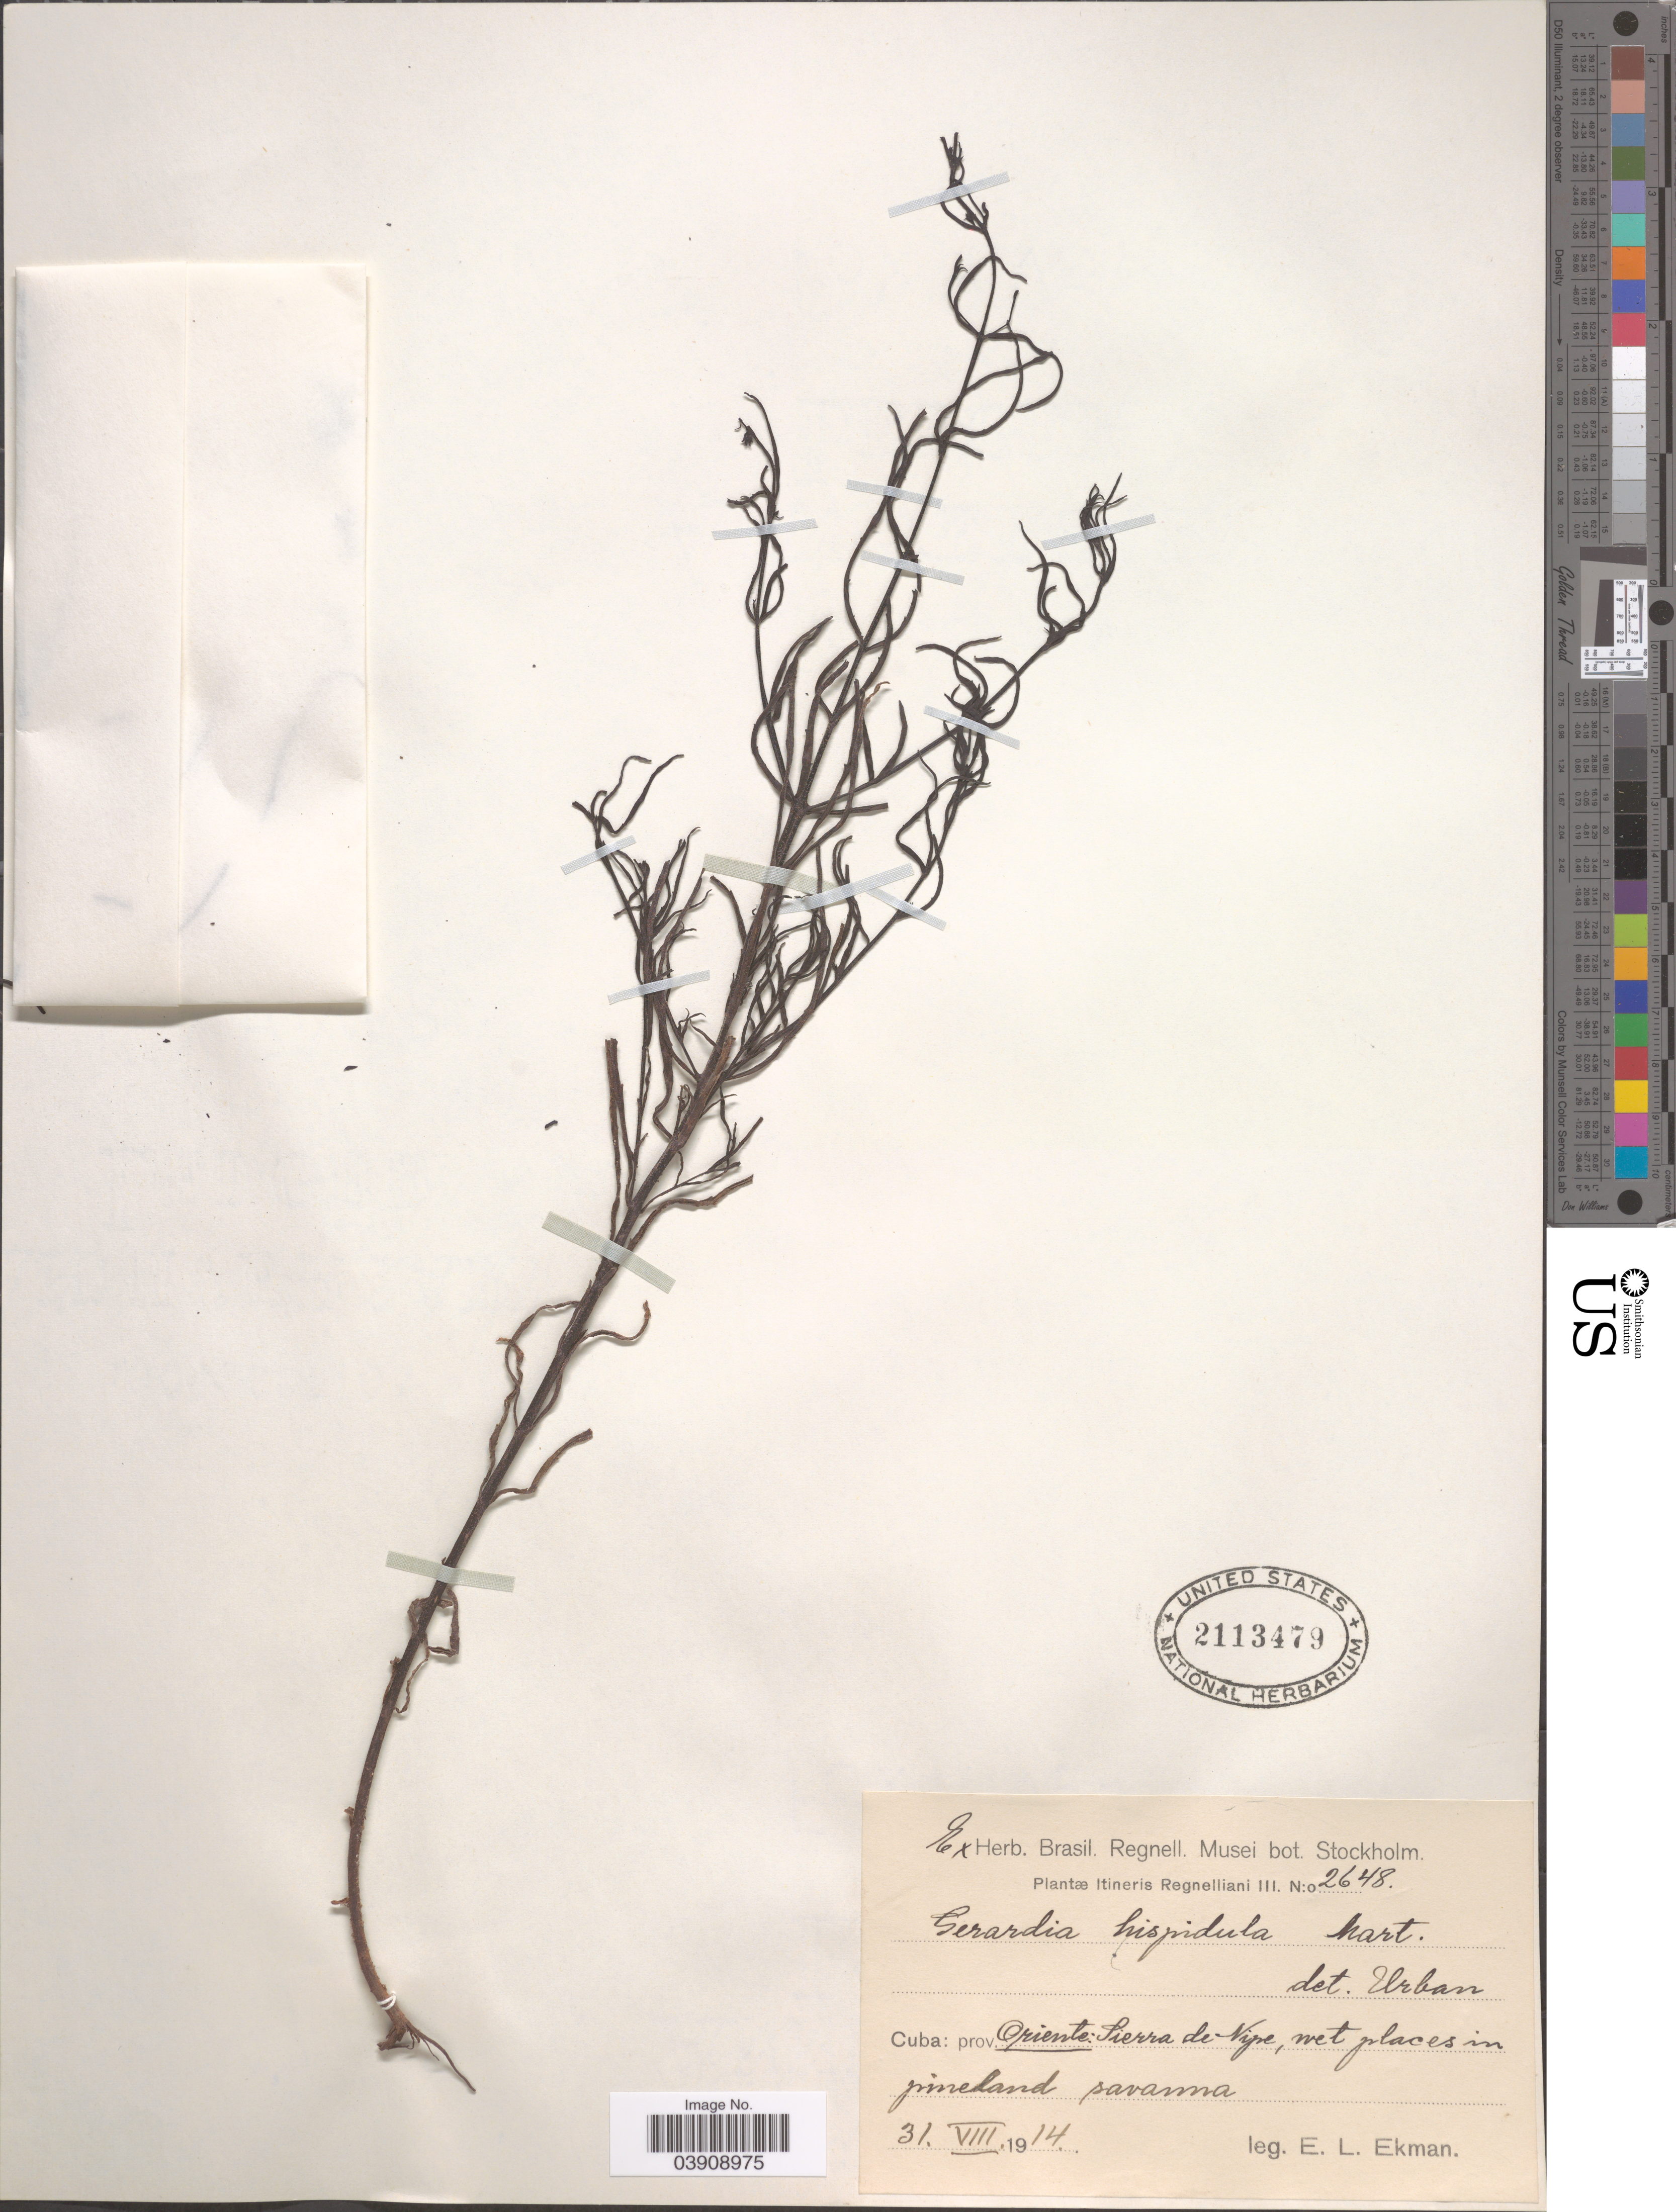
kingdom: Plantae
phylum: Tracheophyta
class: Magnoliopsida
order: Lamiales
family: Orobanchaceae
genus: Agalinis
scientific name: Agalinis hispidula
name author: (Mart.) D'Arcy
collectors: E. L. Ekman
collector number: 2648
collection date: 1914-08-31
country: Cuba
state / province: Oriente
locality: Sierra de Nipe.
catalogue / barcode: US 2113479